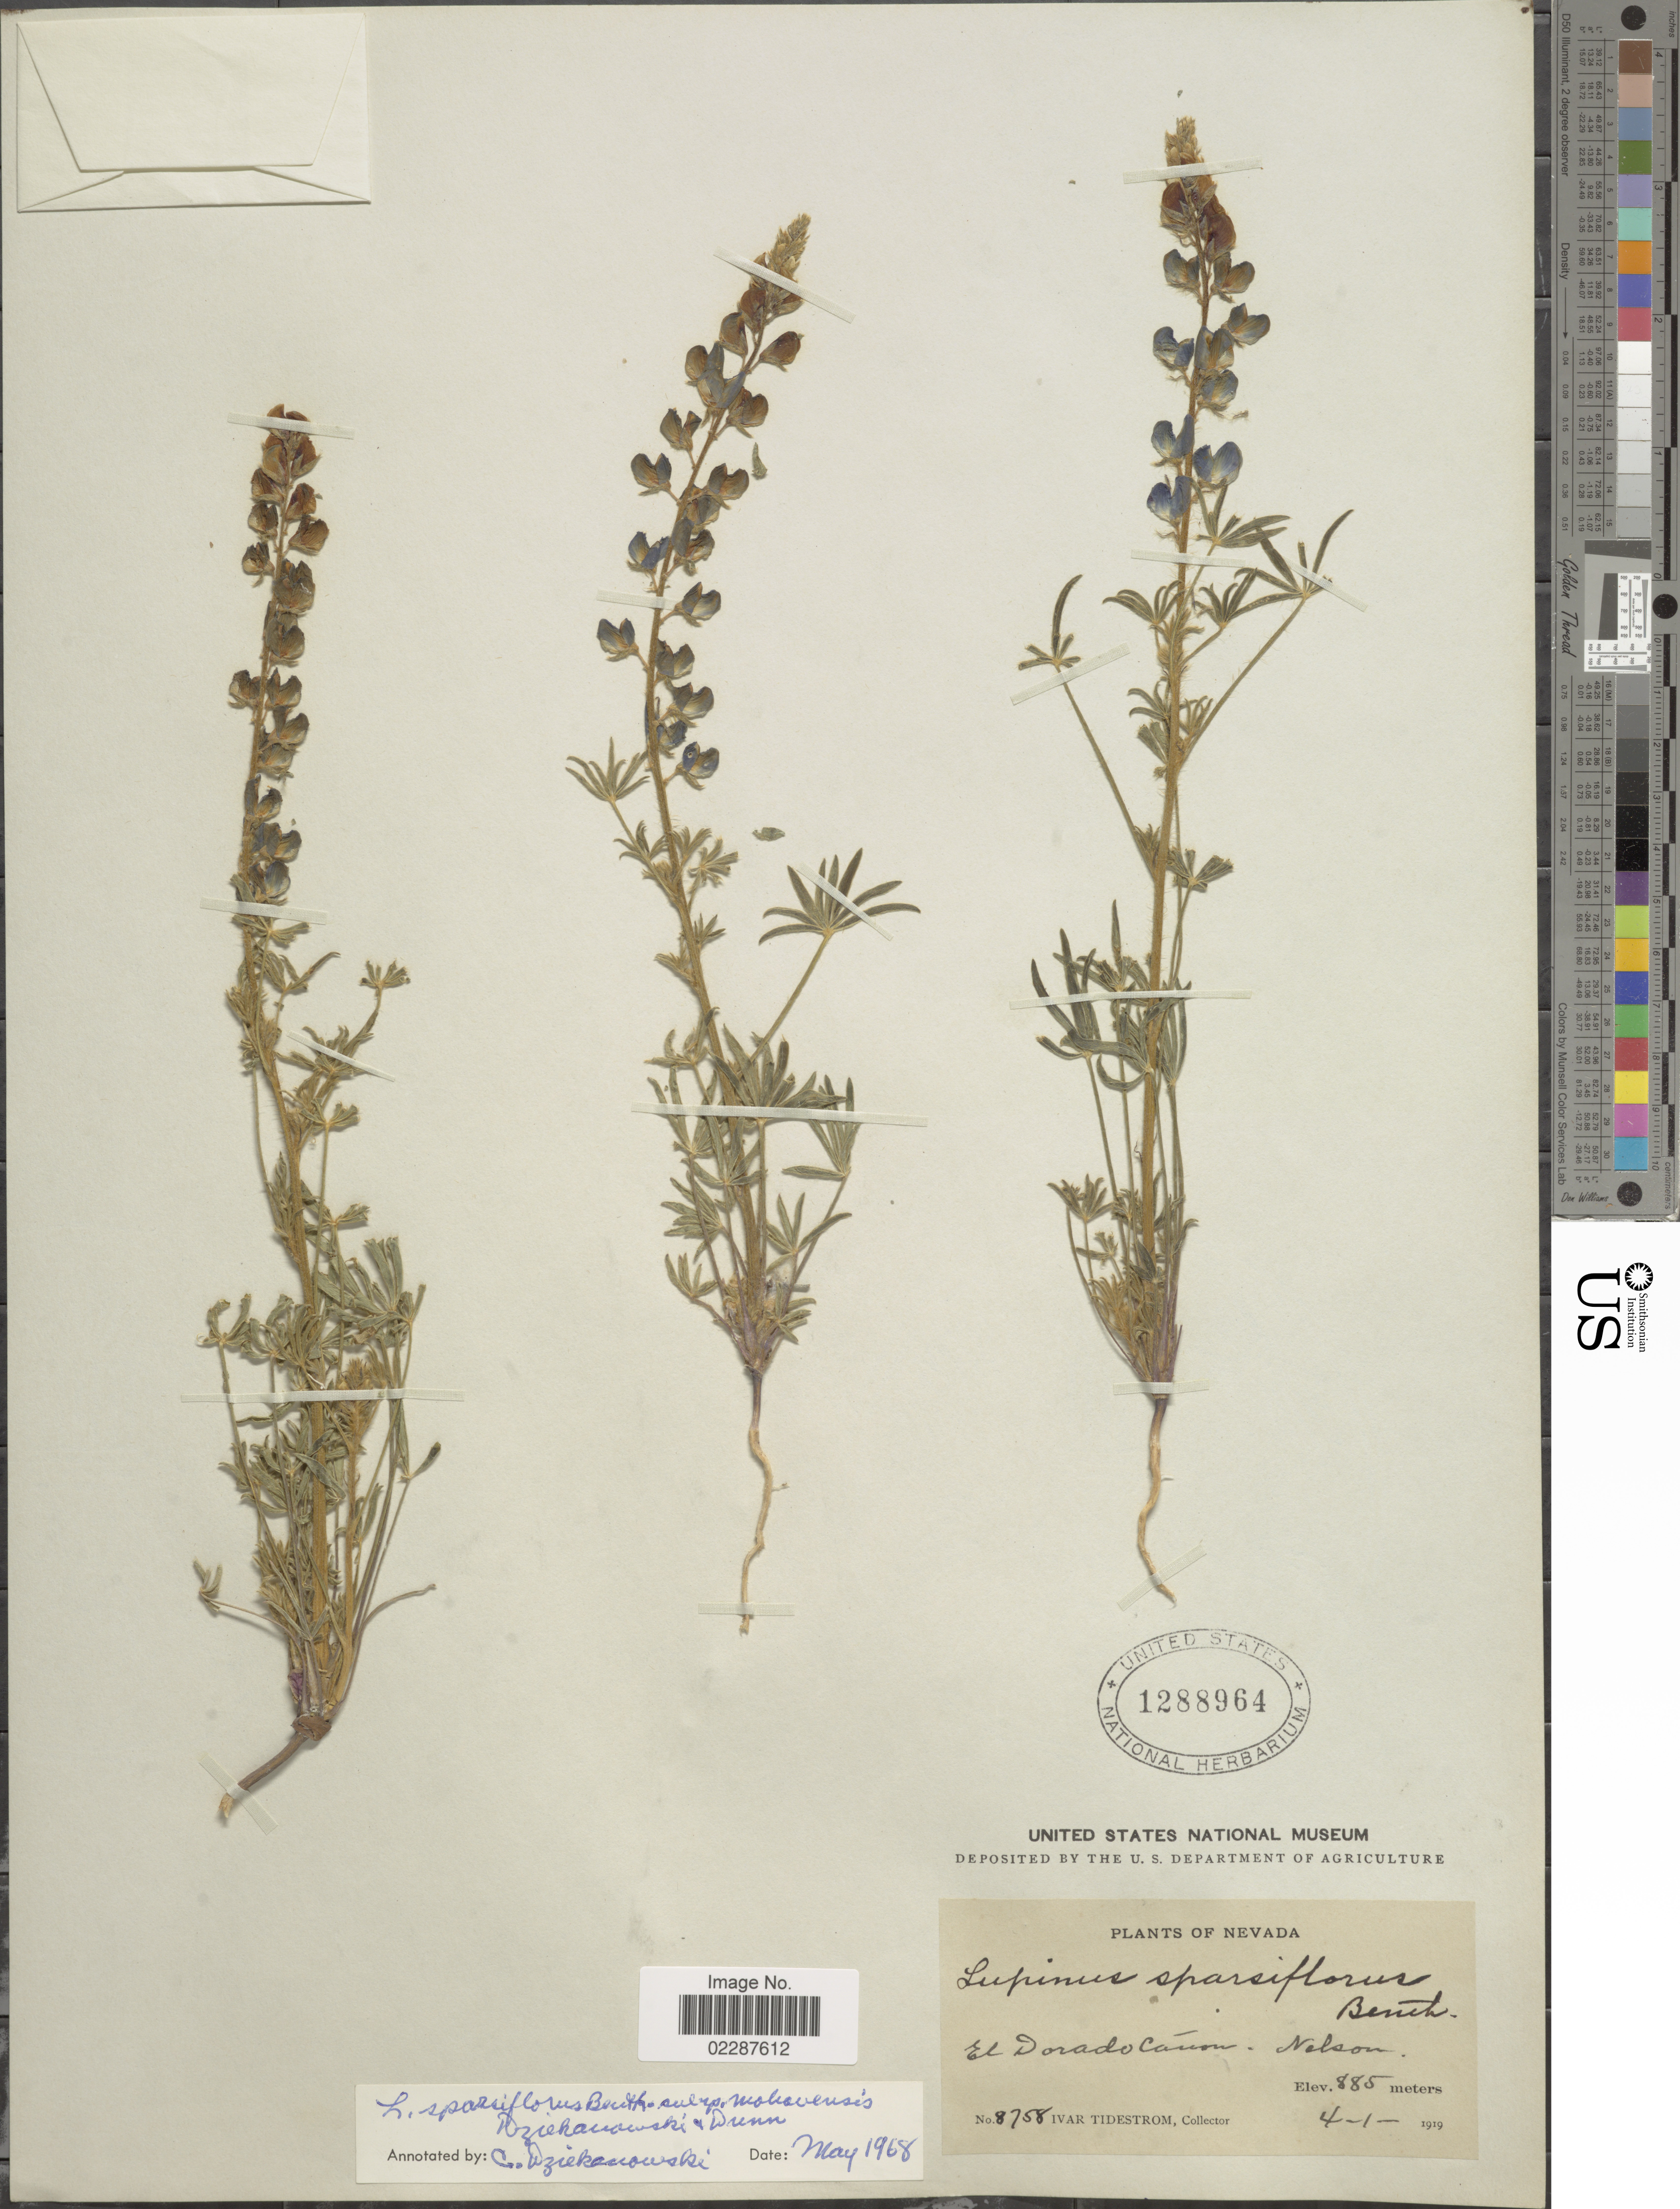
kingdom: Plantae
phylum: Tracheophyta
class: Magnoliopsida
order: Fabales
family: Fabaceae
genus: Lupinus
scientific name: Lupinus sparsiflorus subsp. mohavensis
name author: Dziekanowski & D.B. Dunn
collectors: I. F. Tidestrom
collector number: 8758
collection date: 1919-04-01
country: United States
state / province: Nevada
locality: El Dorado Canon, Nelson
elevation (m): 885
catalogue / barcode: US 1288964